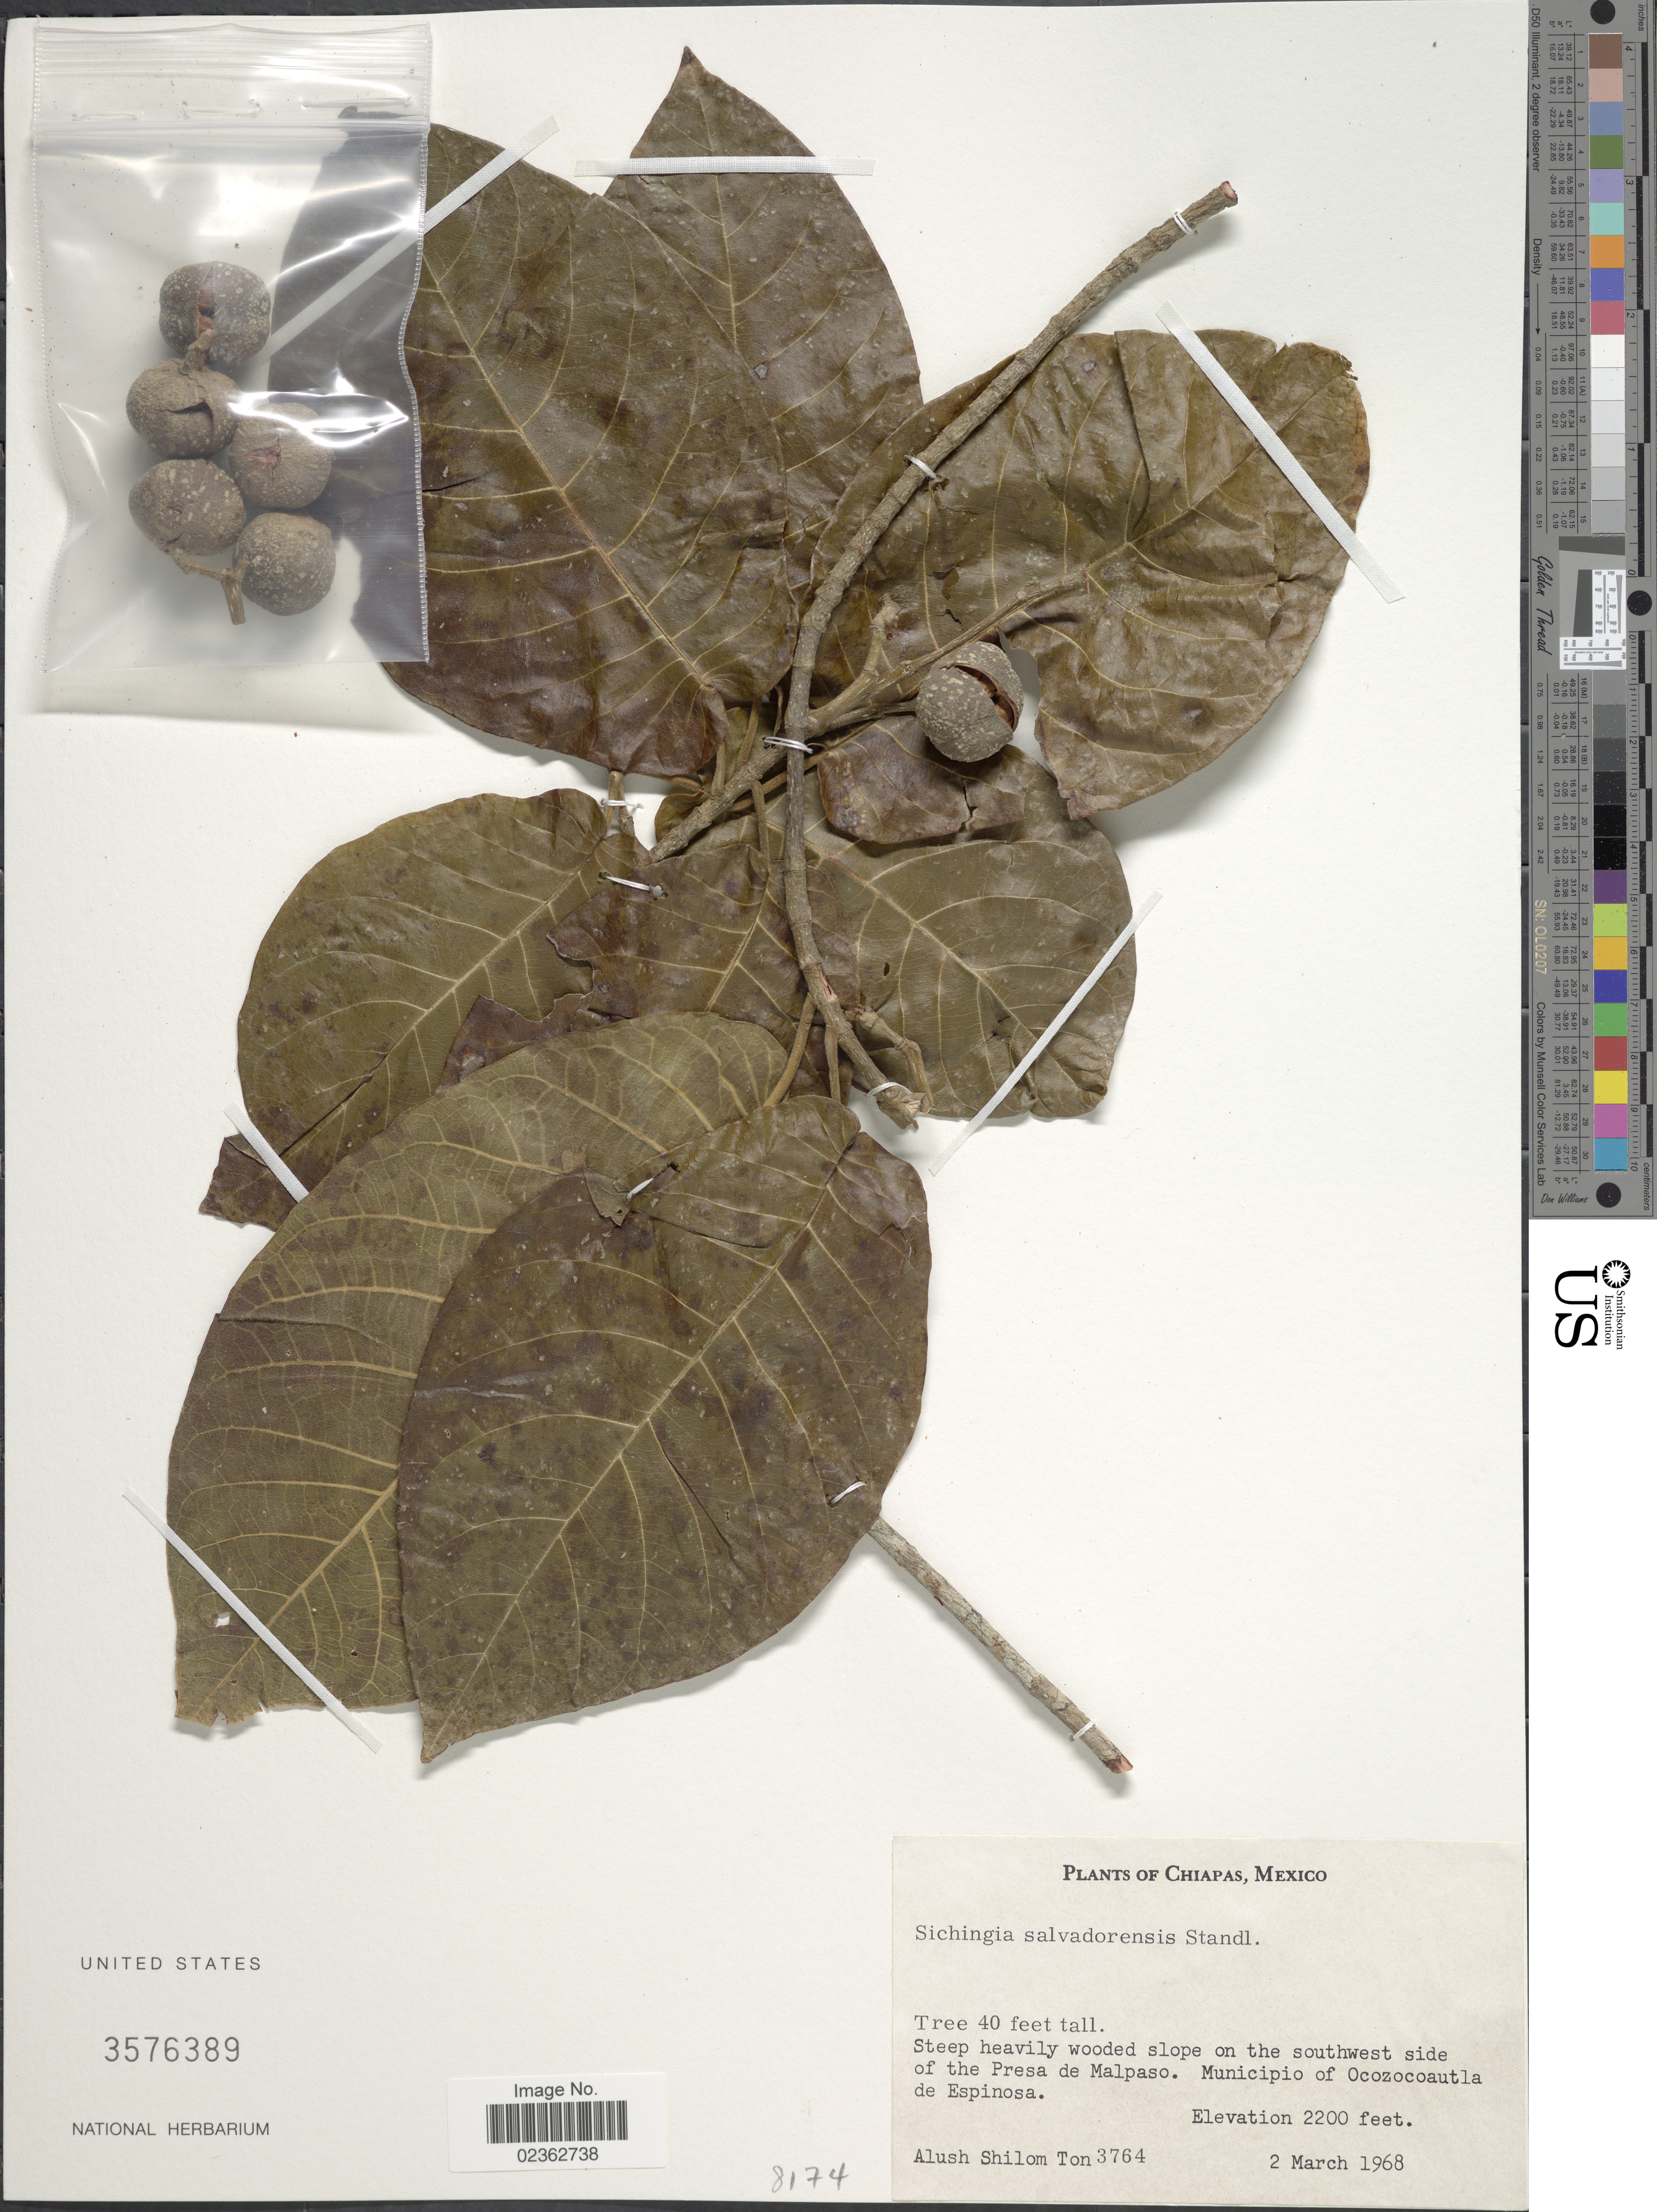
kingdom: Plantae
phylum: Tracheophyta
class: Magnoliopsida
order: Gentianales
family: Rubiaceae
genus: Simira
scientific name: Simira salvadorensis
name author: Standl.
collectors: A. M. Ton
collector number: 3764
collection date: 1968-03-02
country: Mexico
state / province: Chiapas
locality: On the southwest side of the Presa de Malpasa, Municipio of Ocozocoautla de Espinosa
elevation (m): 671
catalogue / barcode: US 3576389